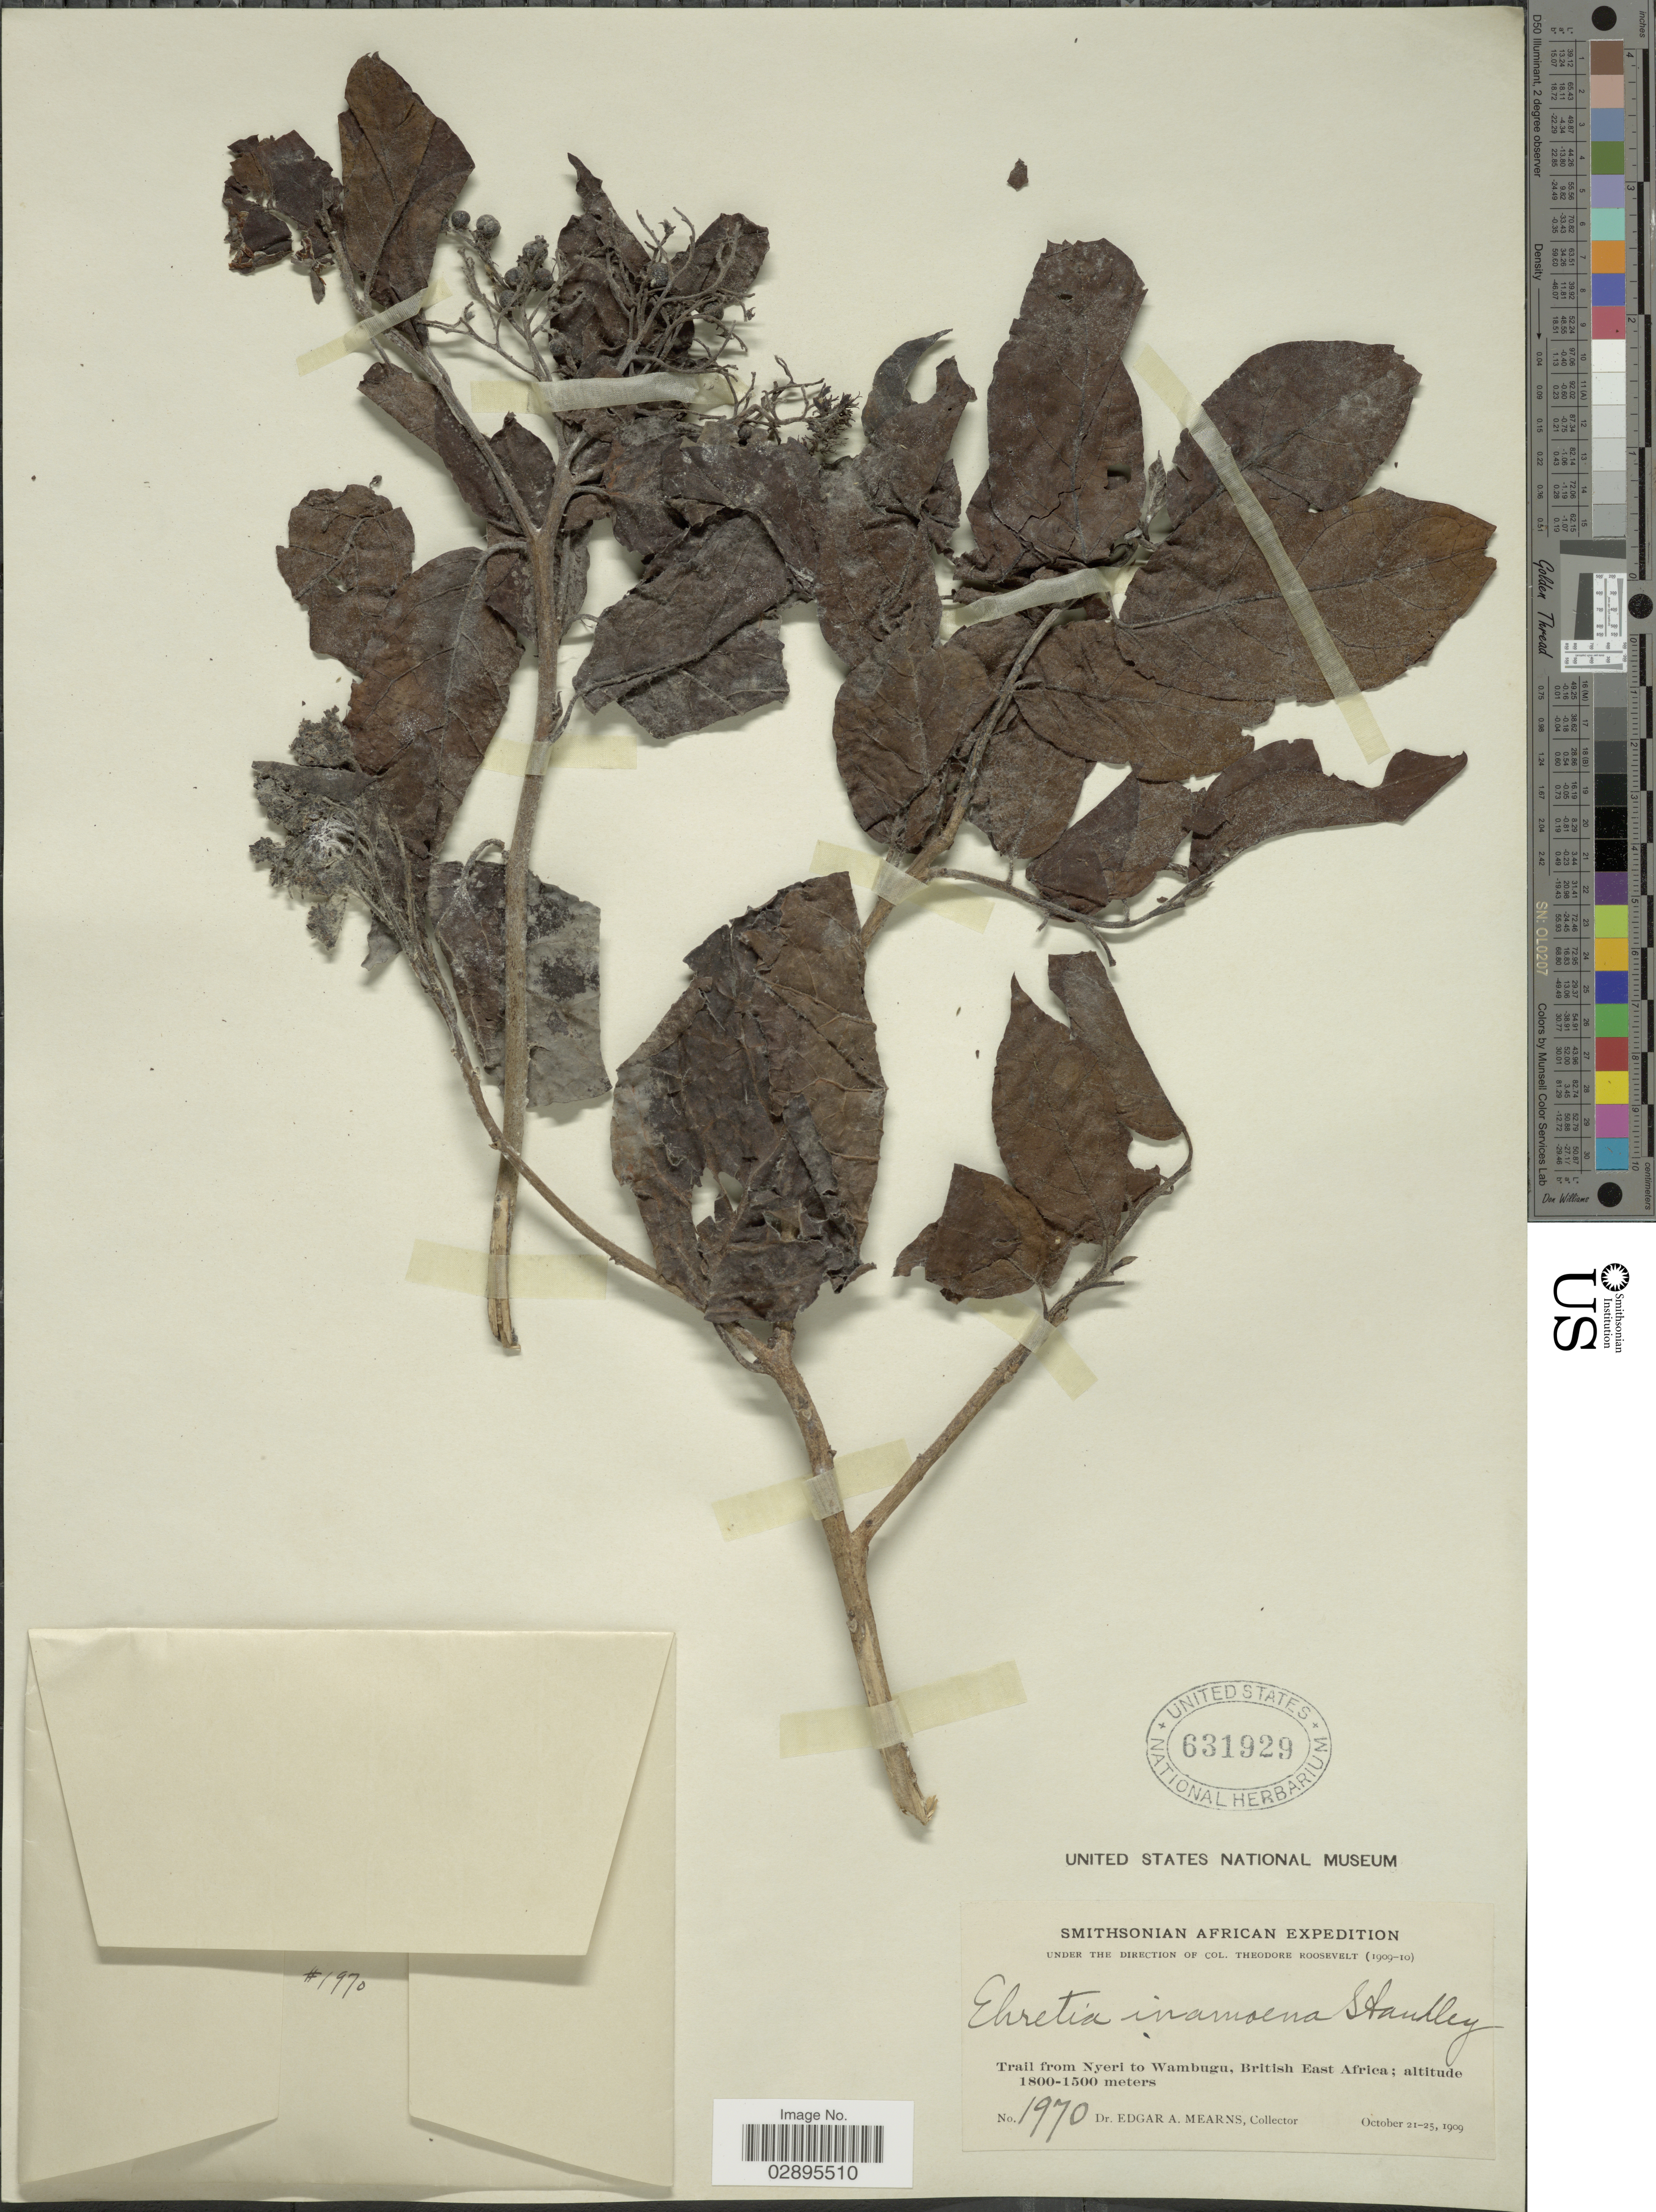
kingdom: Plantae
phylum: Tracheophyta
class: Magnoliopsida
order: Boraginales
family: Ehretiaceae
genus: Ehretia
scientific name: Ehretia inamoena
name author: Standl.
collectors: E. A. Mearns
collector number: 1970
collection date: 1909-10-21/1909-10-25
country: Kenya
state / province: Nyeri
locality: Trail from Nyeri to Wambugu, British East Africa.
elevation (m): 1500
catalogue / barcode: US 631929